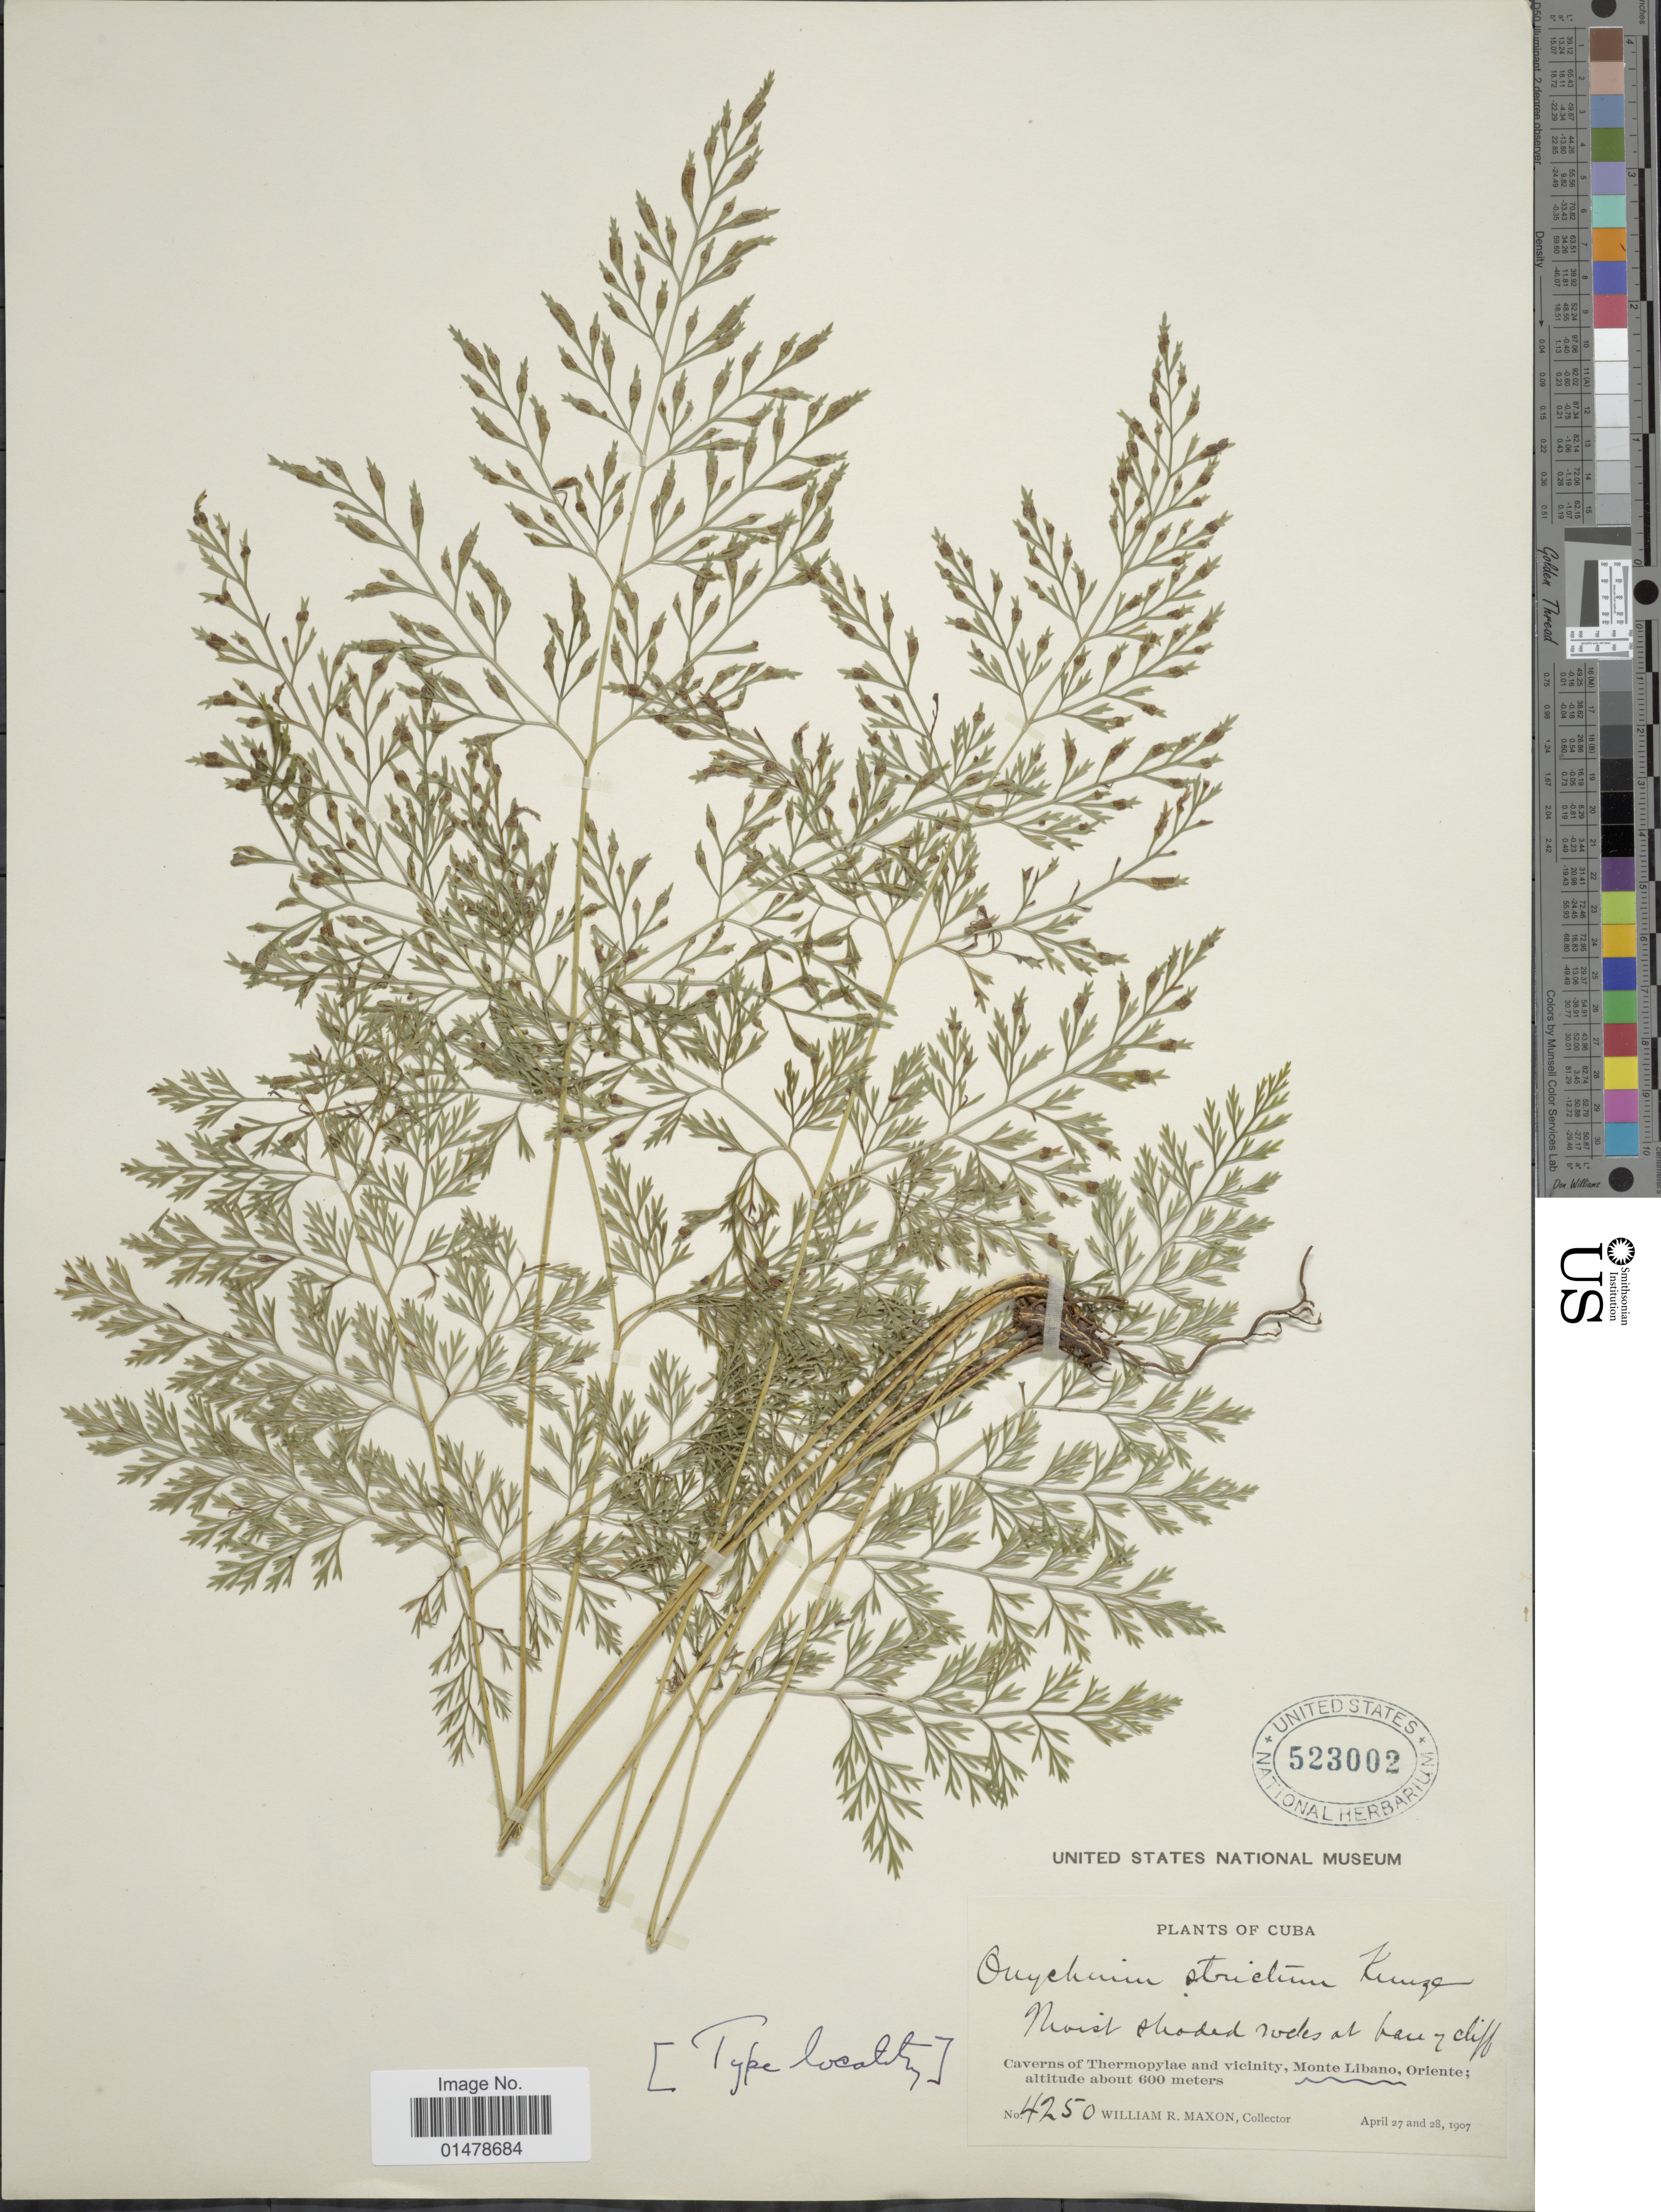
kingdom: Plantae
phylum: Tracheophyta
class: Polypodiopsida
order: Polypodiales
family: Pteridaceae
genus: Pteris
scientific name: Pteris hexagona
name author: (L.) Proctor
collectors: W. R. Maxon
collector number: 4250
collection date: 1907-04-27/1907-04-28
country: Cuba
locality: Caverns of Thermopylae and vicinity, Monte Libano.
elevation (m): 600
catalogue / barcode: US 523002